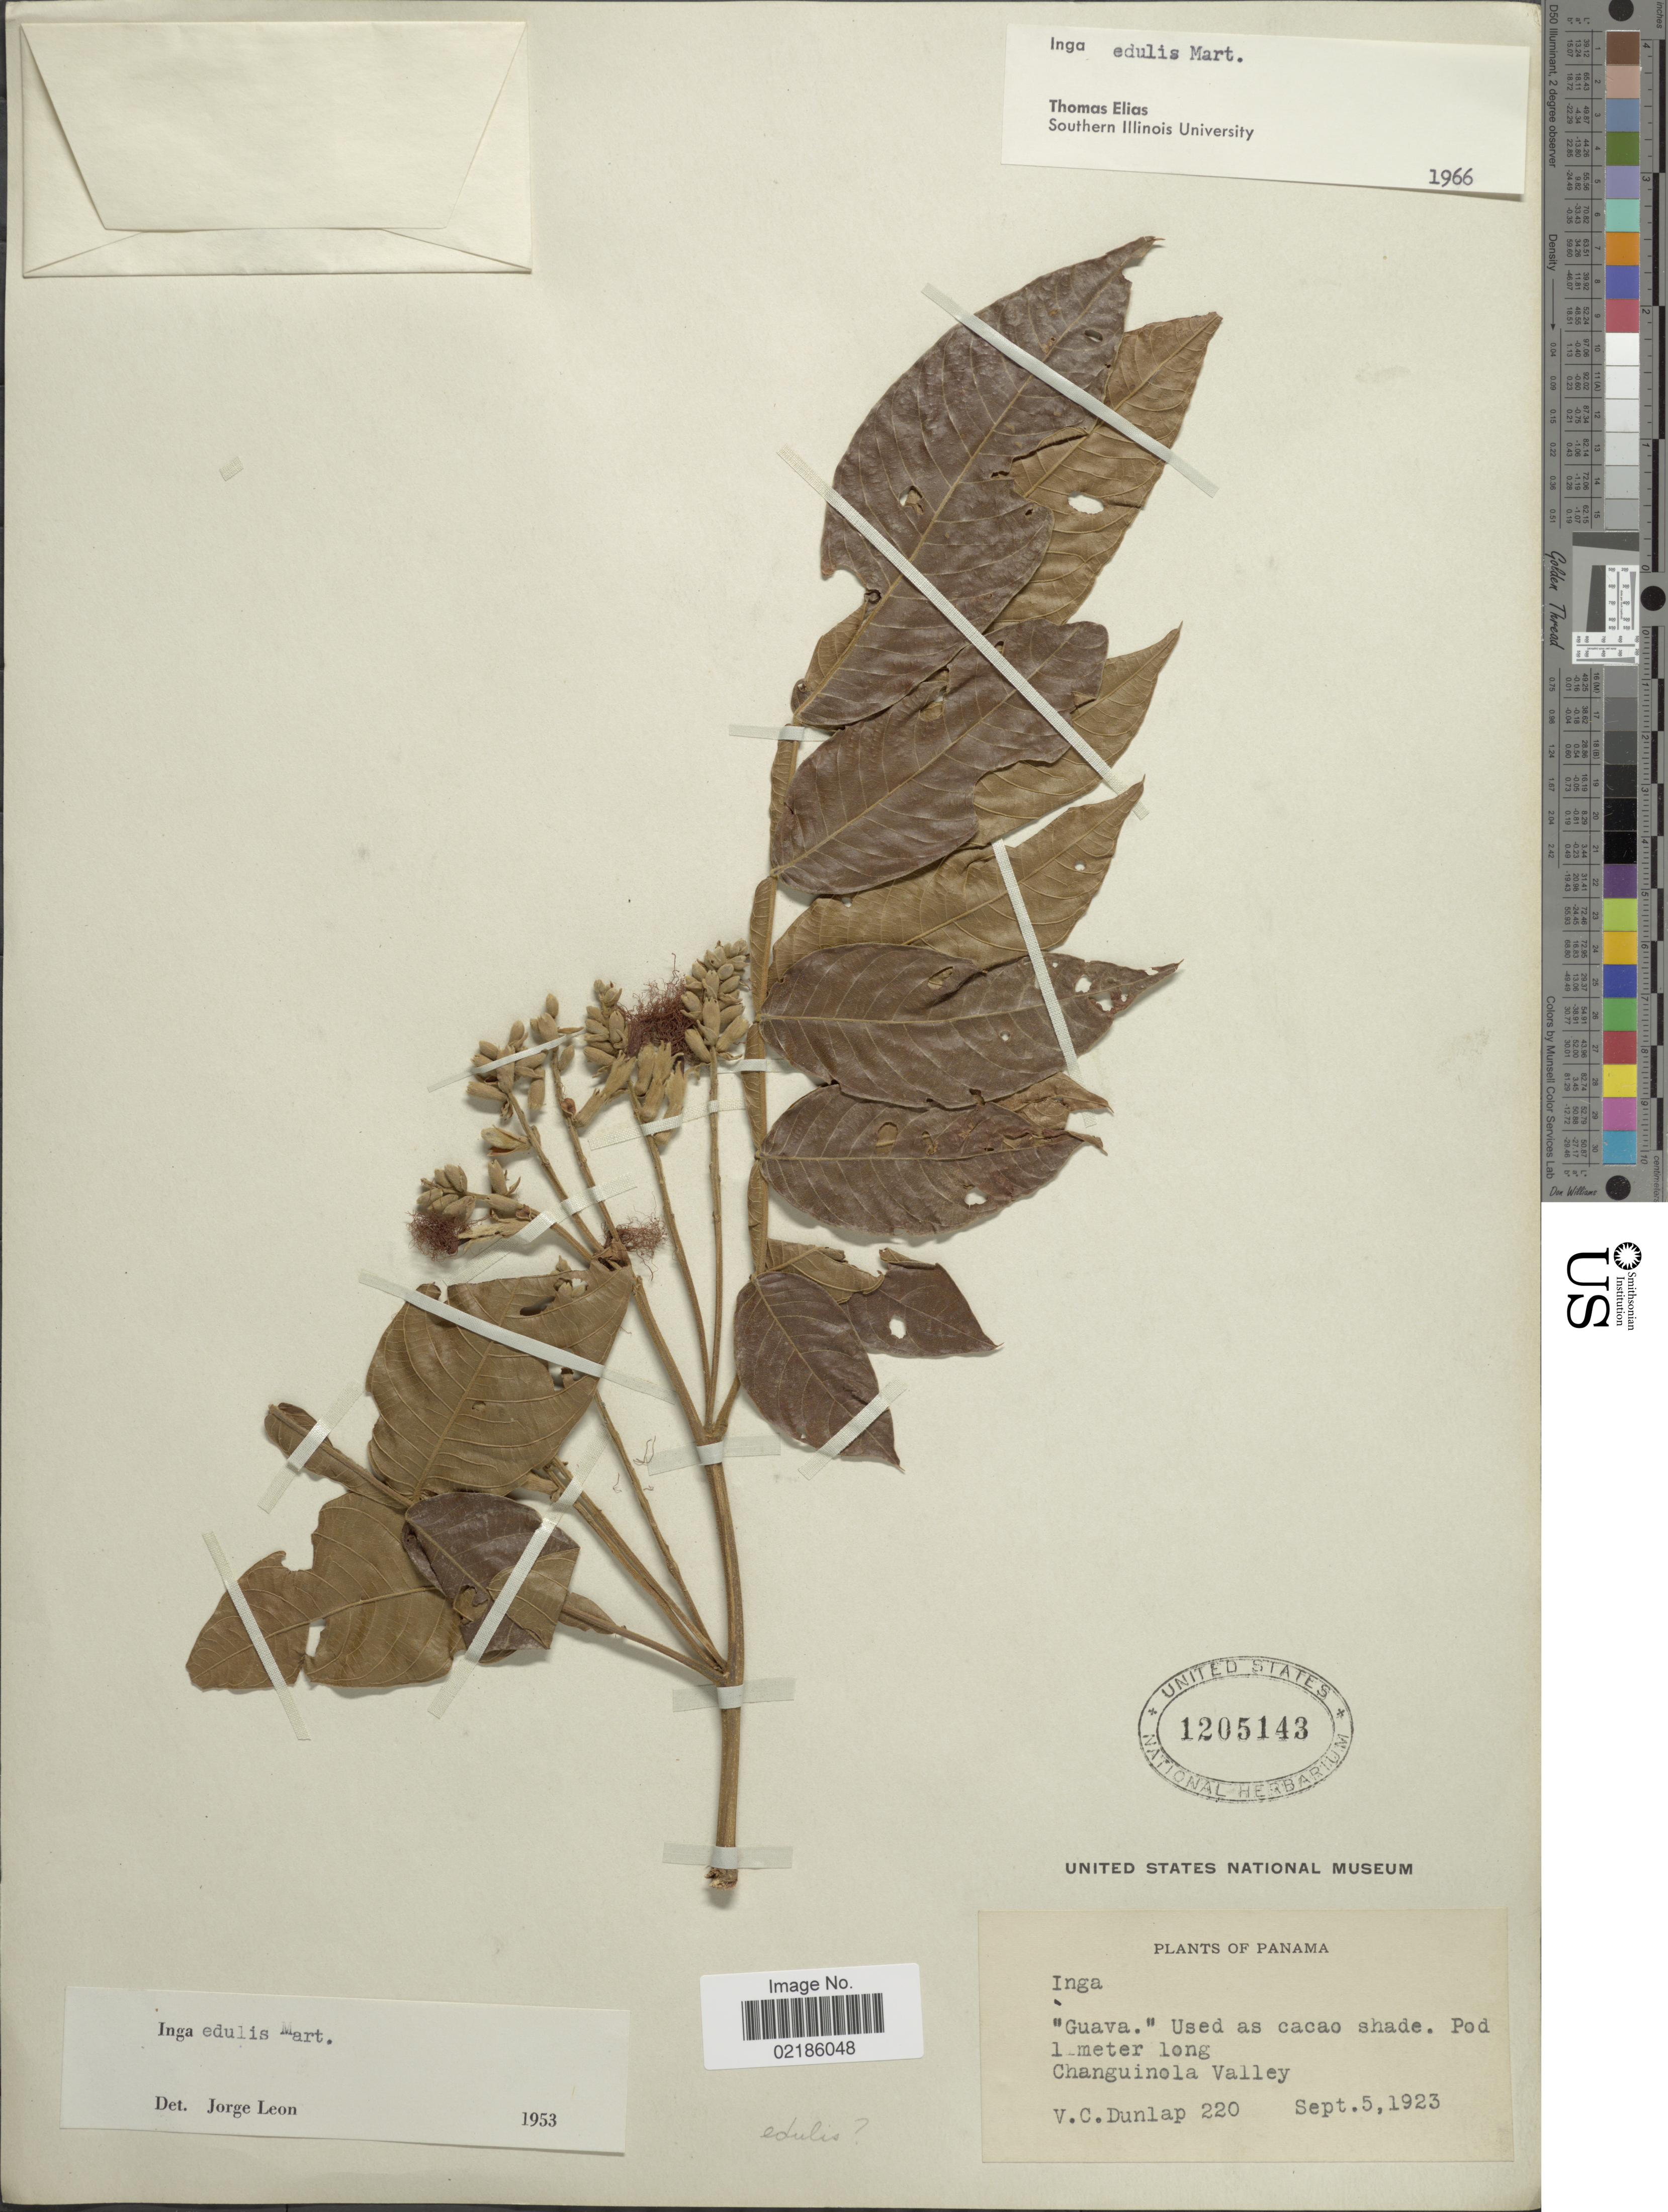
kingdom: Plantae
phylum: Tracheophyta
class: Magnoliopsida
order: Fabales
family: Fabaceae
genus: Inga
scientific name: Inga edulis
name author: Mart.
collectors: V. C. Dunlap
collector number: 220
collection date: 1923-09-05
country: Panama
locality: Changuinola Valley.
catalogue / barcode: US 1205143